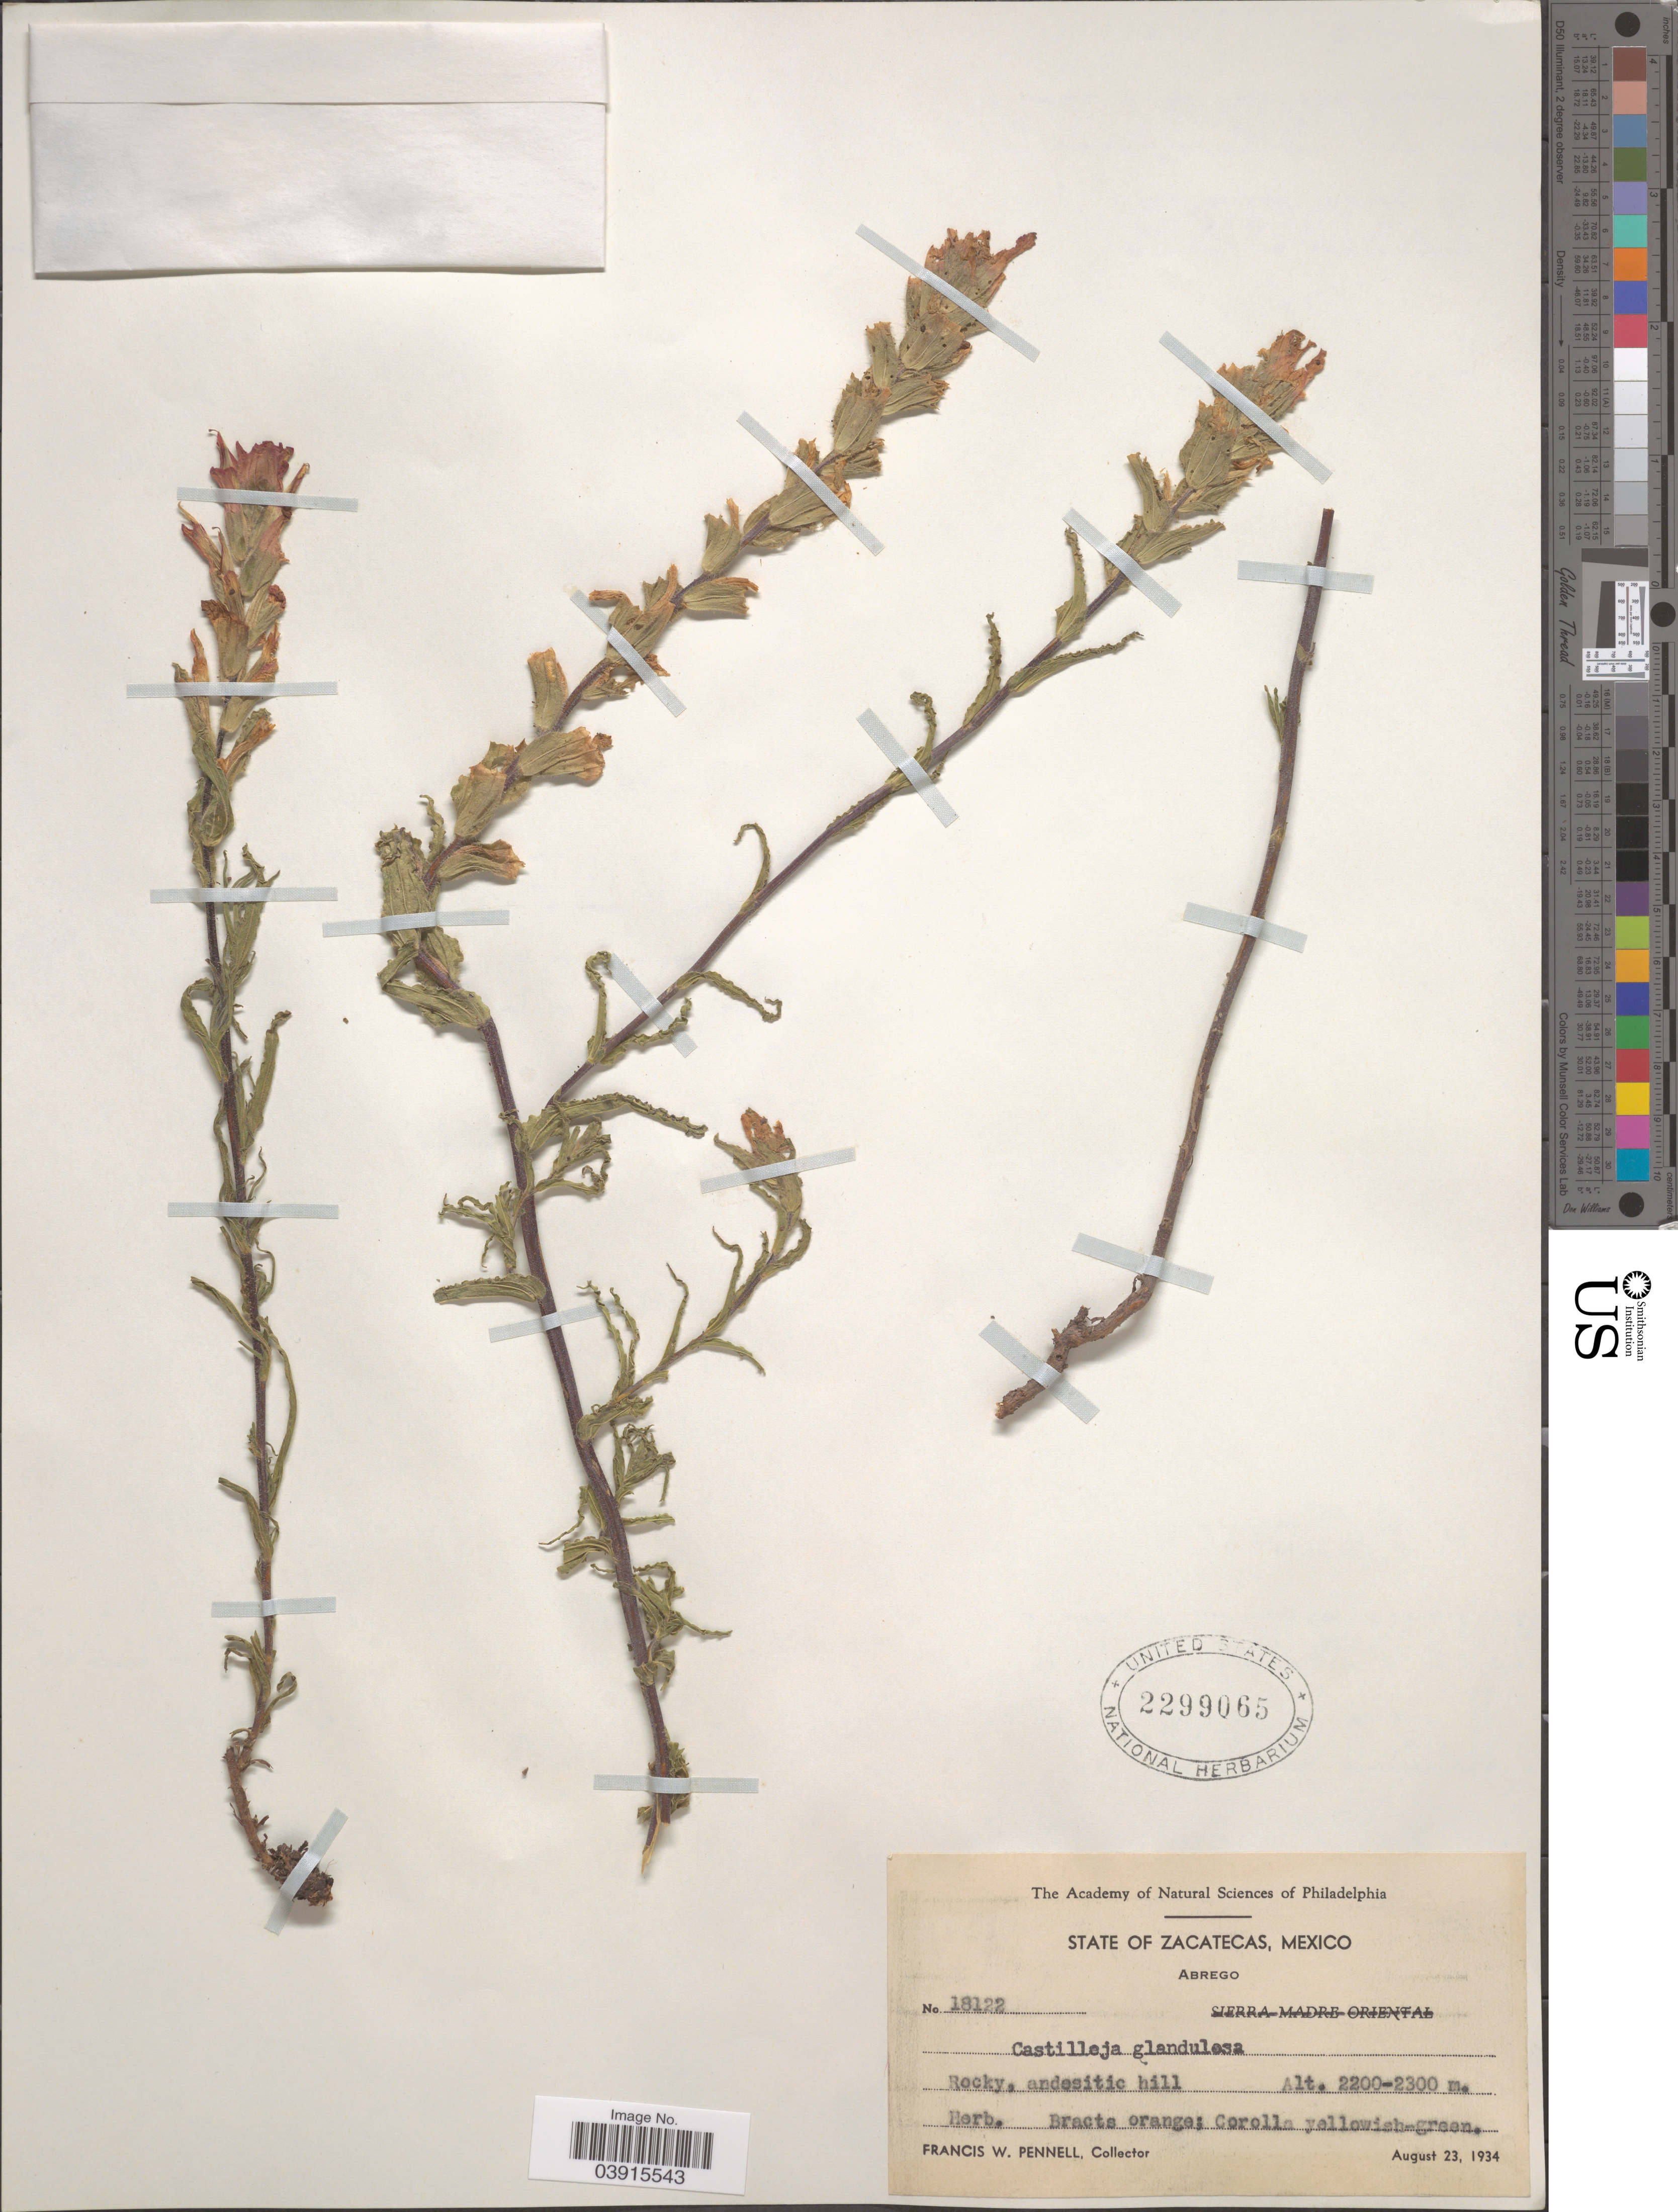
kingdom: Plantae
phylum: Tracheophyta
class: Magnoliopsida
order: Lamiales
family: Orobanchaceae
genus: Castilleja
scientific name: Castilleja scorzonerifolia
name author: Kunth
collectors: F. W. Pennell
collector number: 18122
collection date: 1934-08-23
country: Mexico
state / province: Zacatecas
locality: Abrego. Rocky, andesitic hill.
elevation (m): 2200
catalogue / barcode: US 2299065